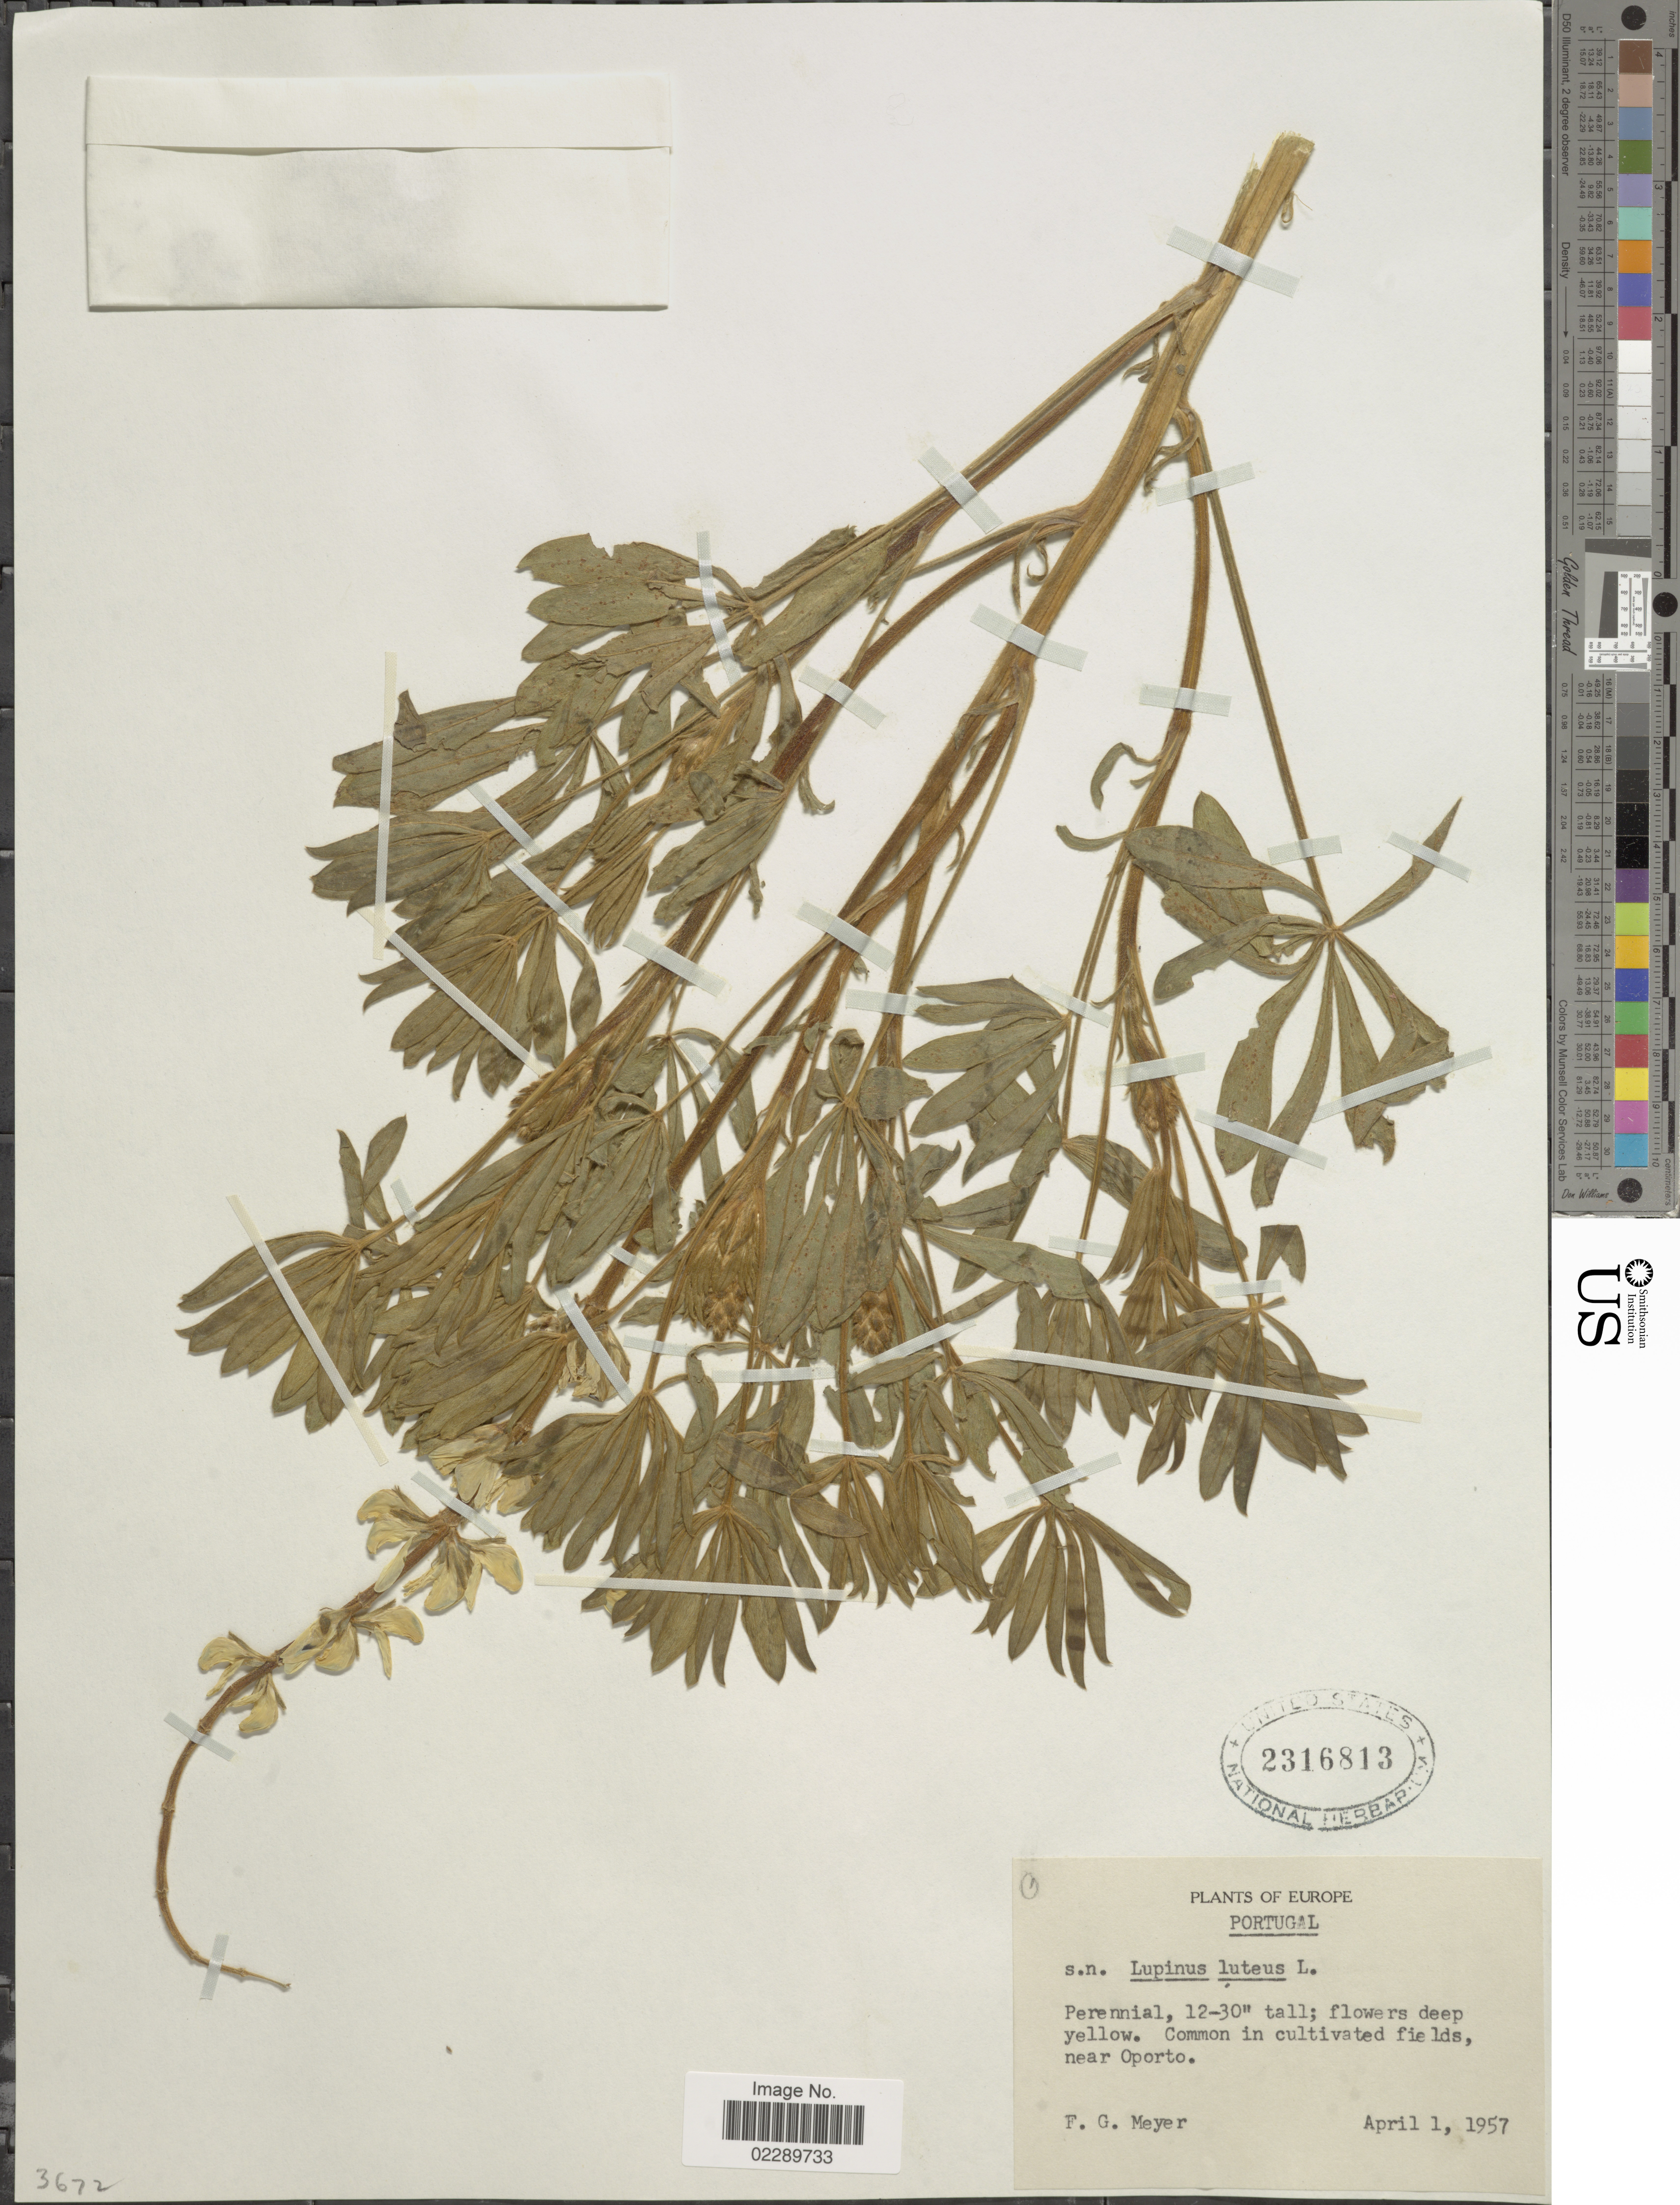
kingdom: Plantae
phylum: Tracheophyta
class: Magnoliopsida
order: Fabales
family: Fabaceae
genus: Lupinus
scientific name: Lupinus luteus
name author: L.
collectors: F. G. Meyer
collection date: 1957-04-01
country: Portugal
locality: Common in cultivated fields, near Oporto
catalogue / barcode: US 2316813